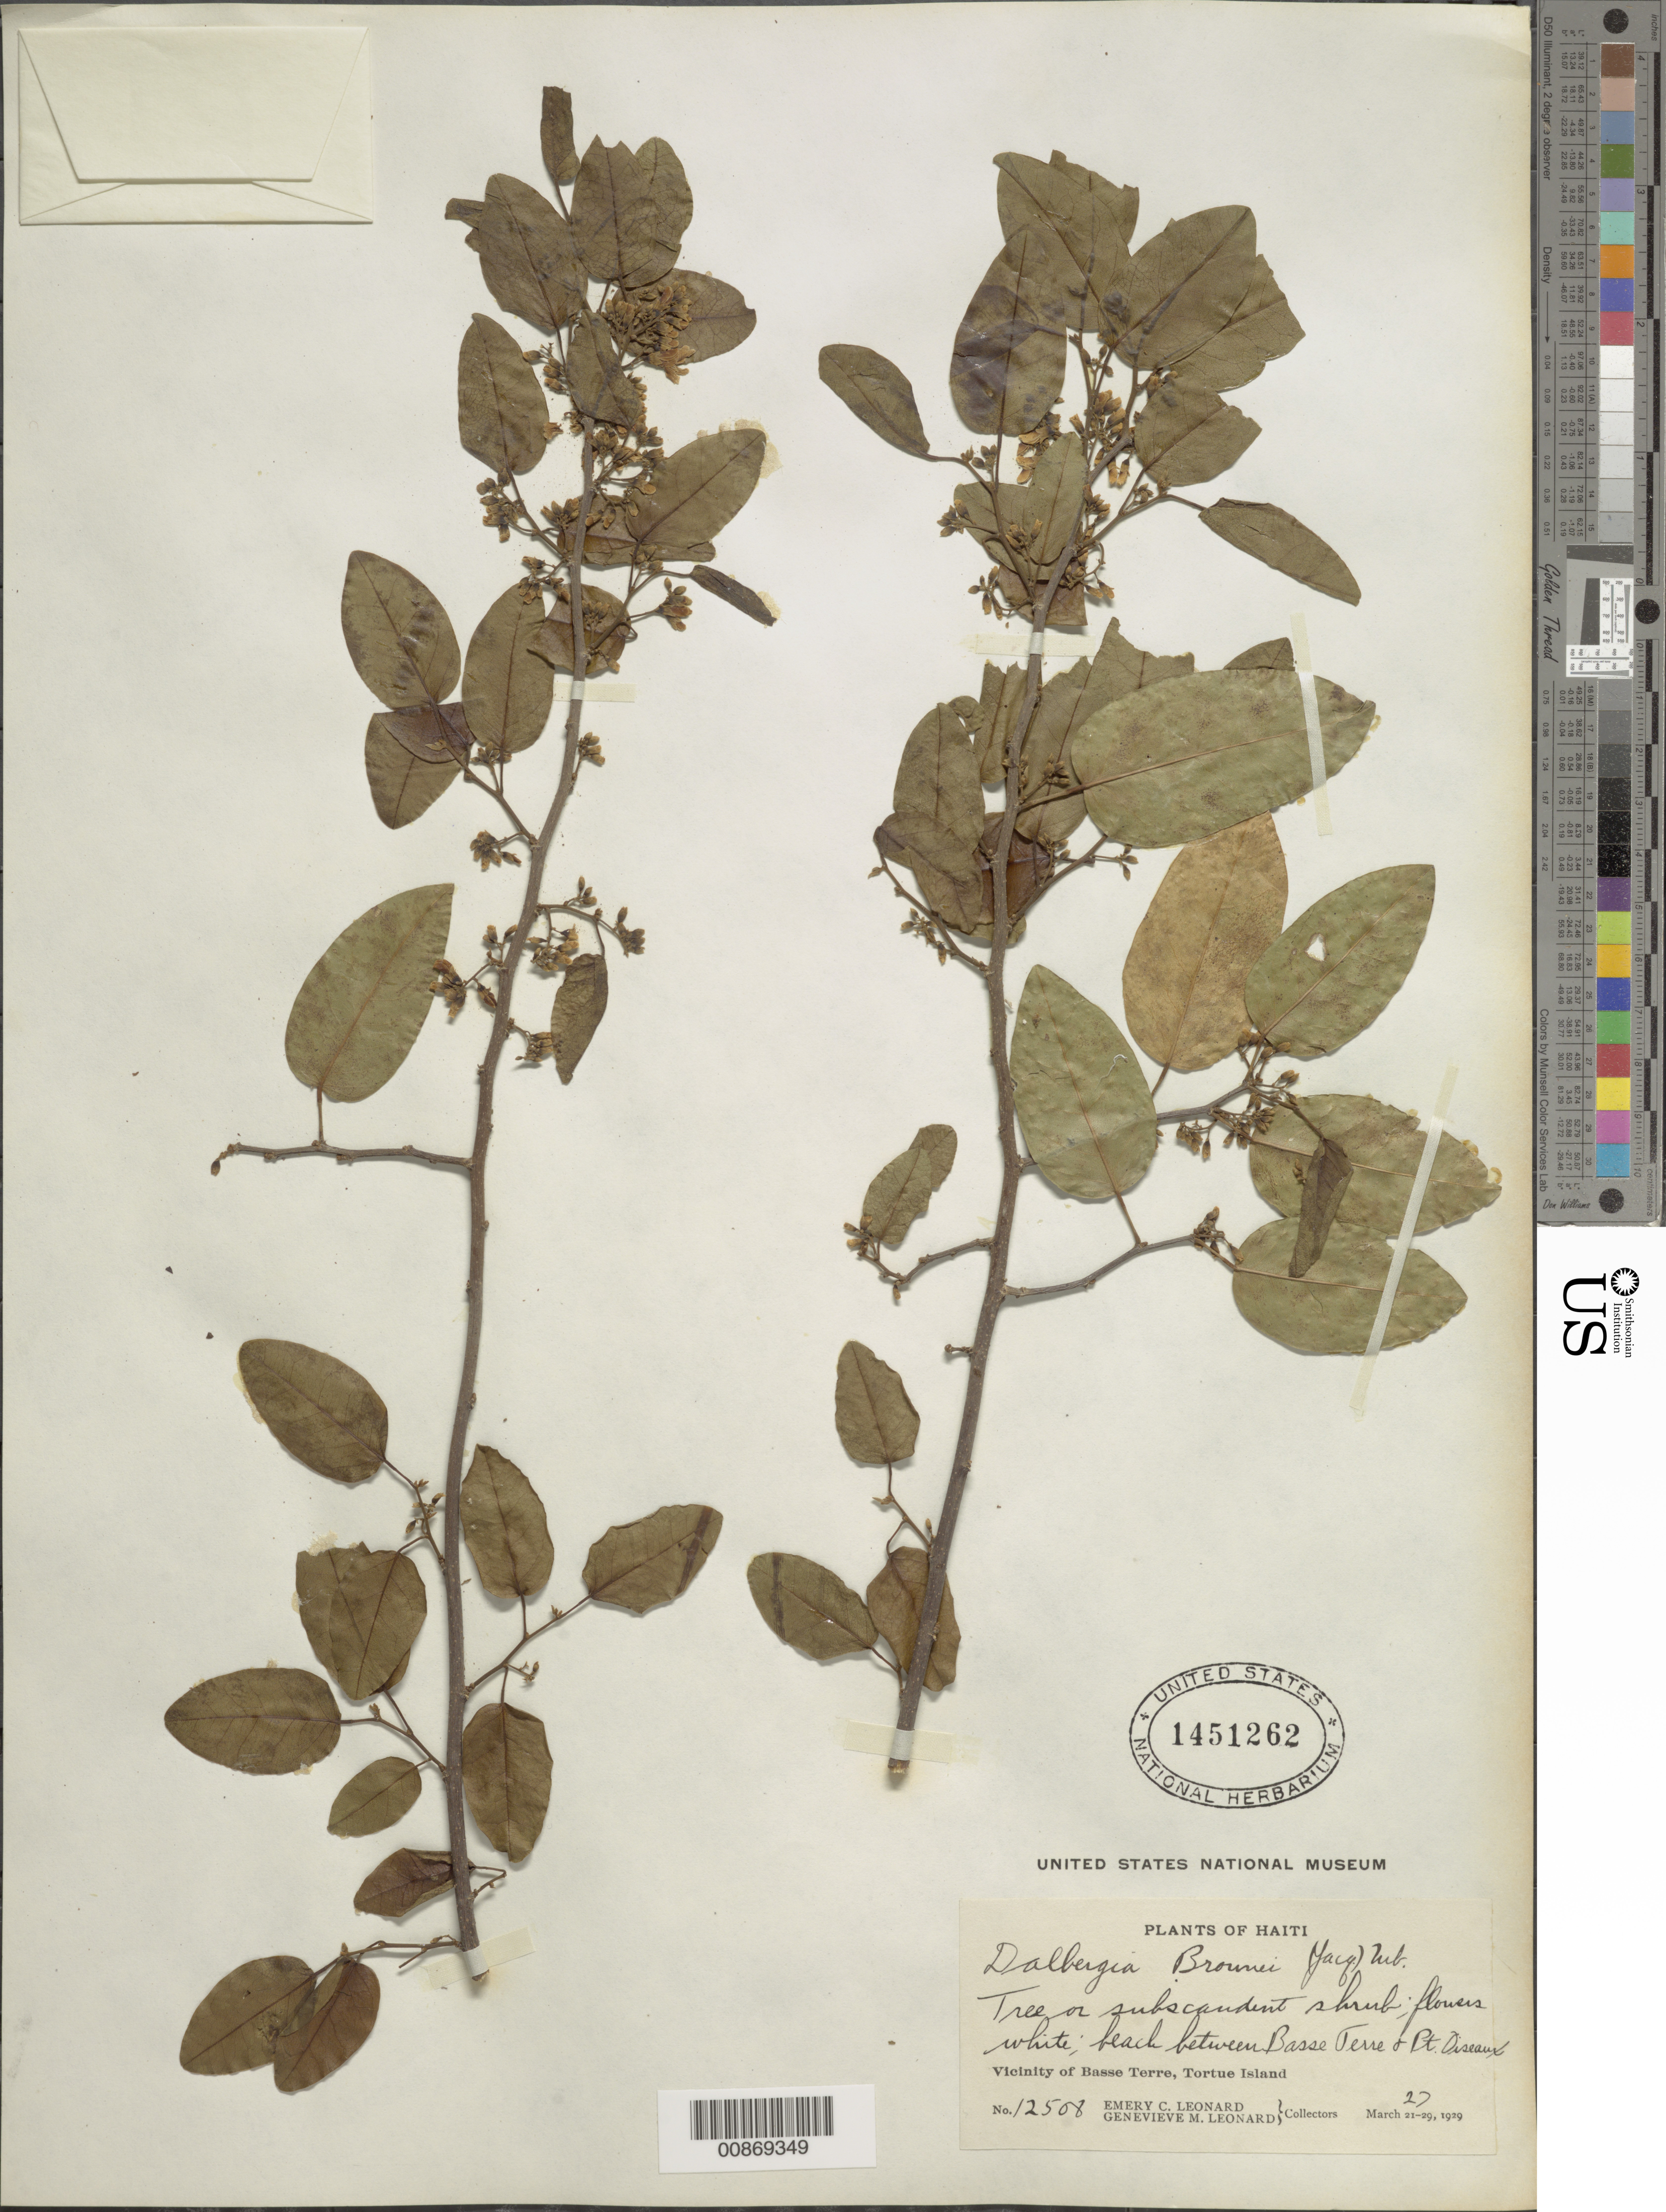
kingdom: Plantae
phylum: Tracheophyta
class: Magnoliopsida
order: Fabales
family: Fabaceae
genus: Dalbergia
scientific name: Dalbergia brownei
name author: (Jacq.) Schinz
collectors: E. C. Leonard & G. M. Leonard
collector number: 12508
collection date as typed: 27 Mar 1929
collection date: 1929-03-27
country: Haiti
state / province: Nord-Óuest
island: Île de la Tortue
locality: Vicinity of Basse Terre, Tortue Island. Beach between Basse Terre and Pt. Oiseaux.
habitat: Beach.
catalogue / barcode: US 1451262